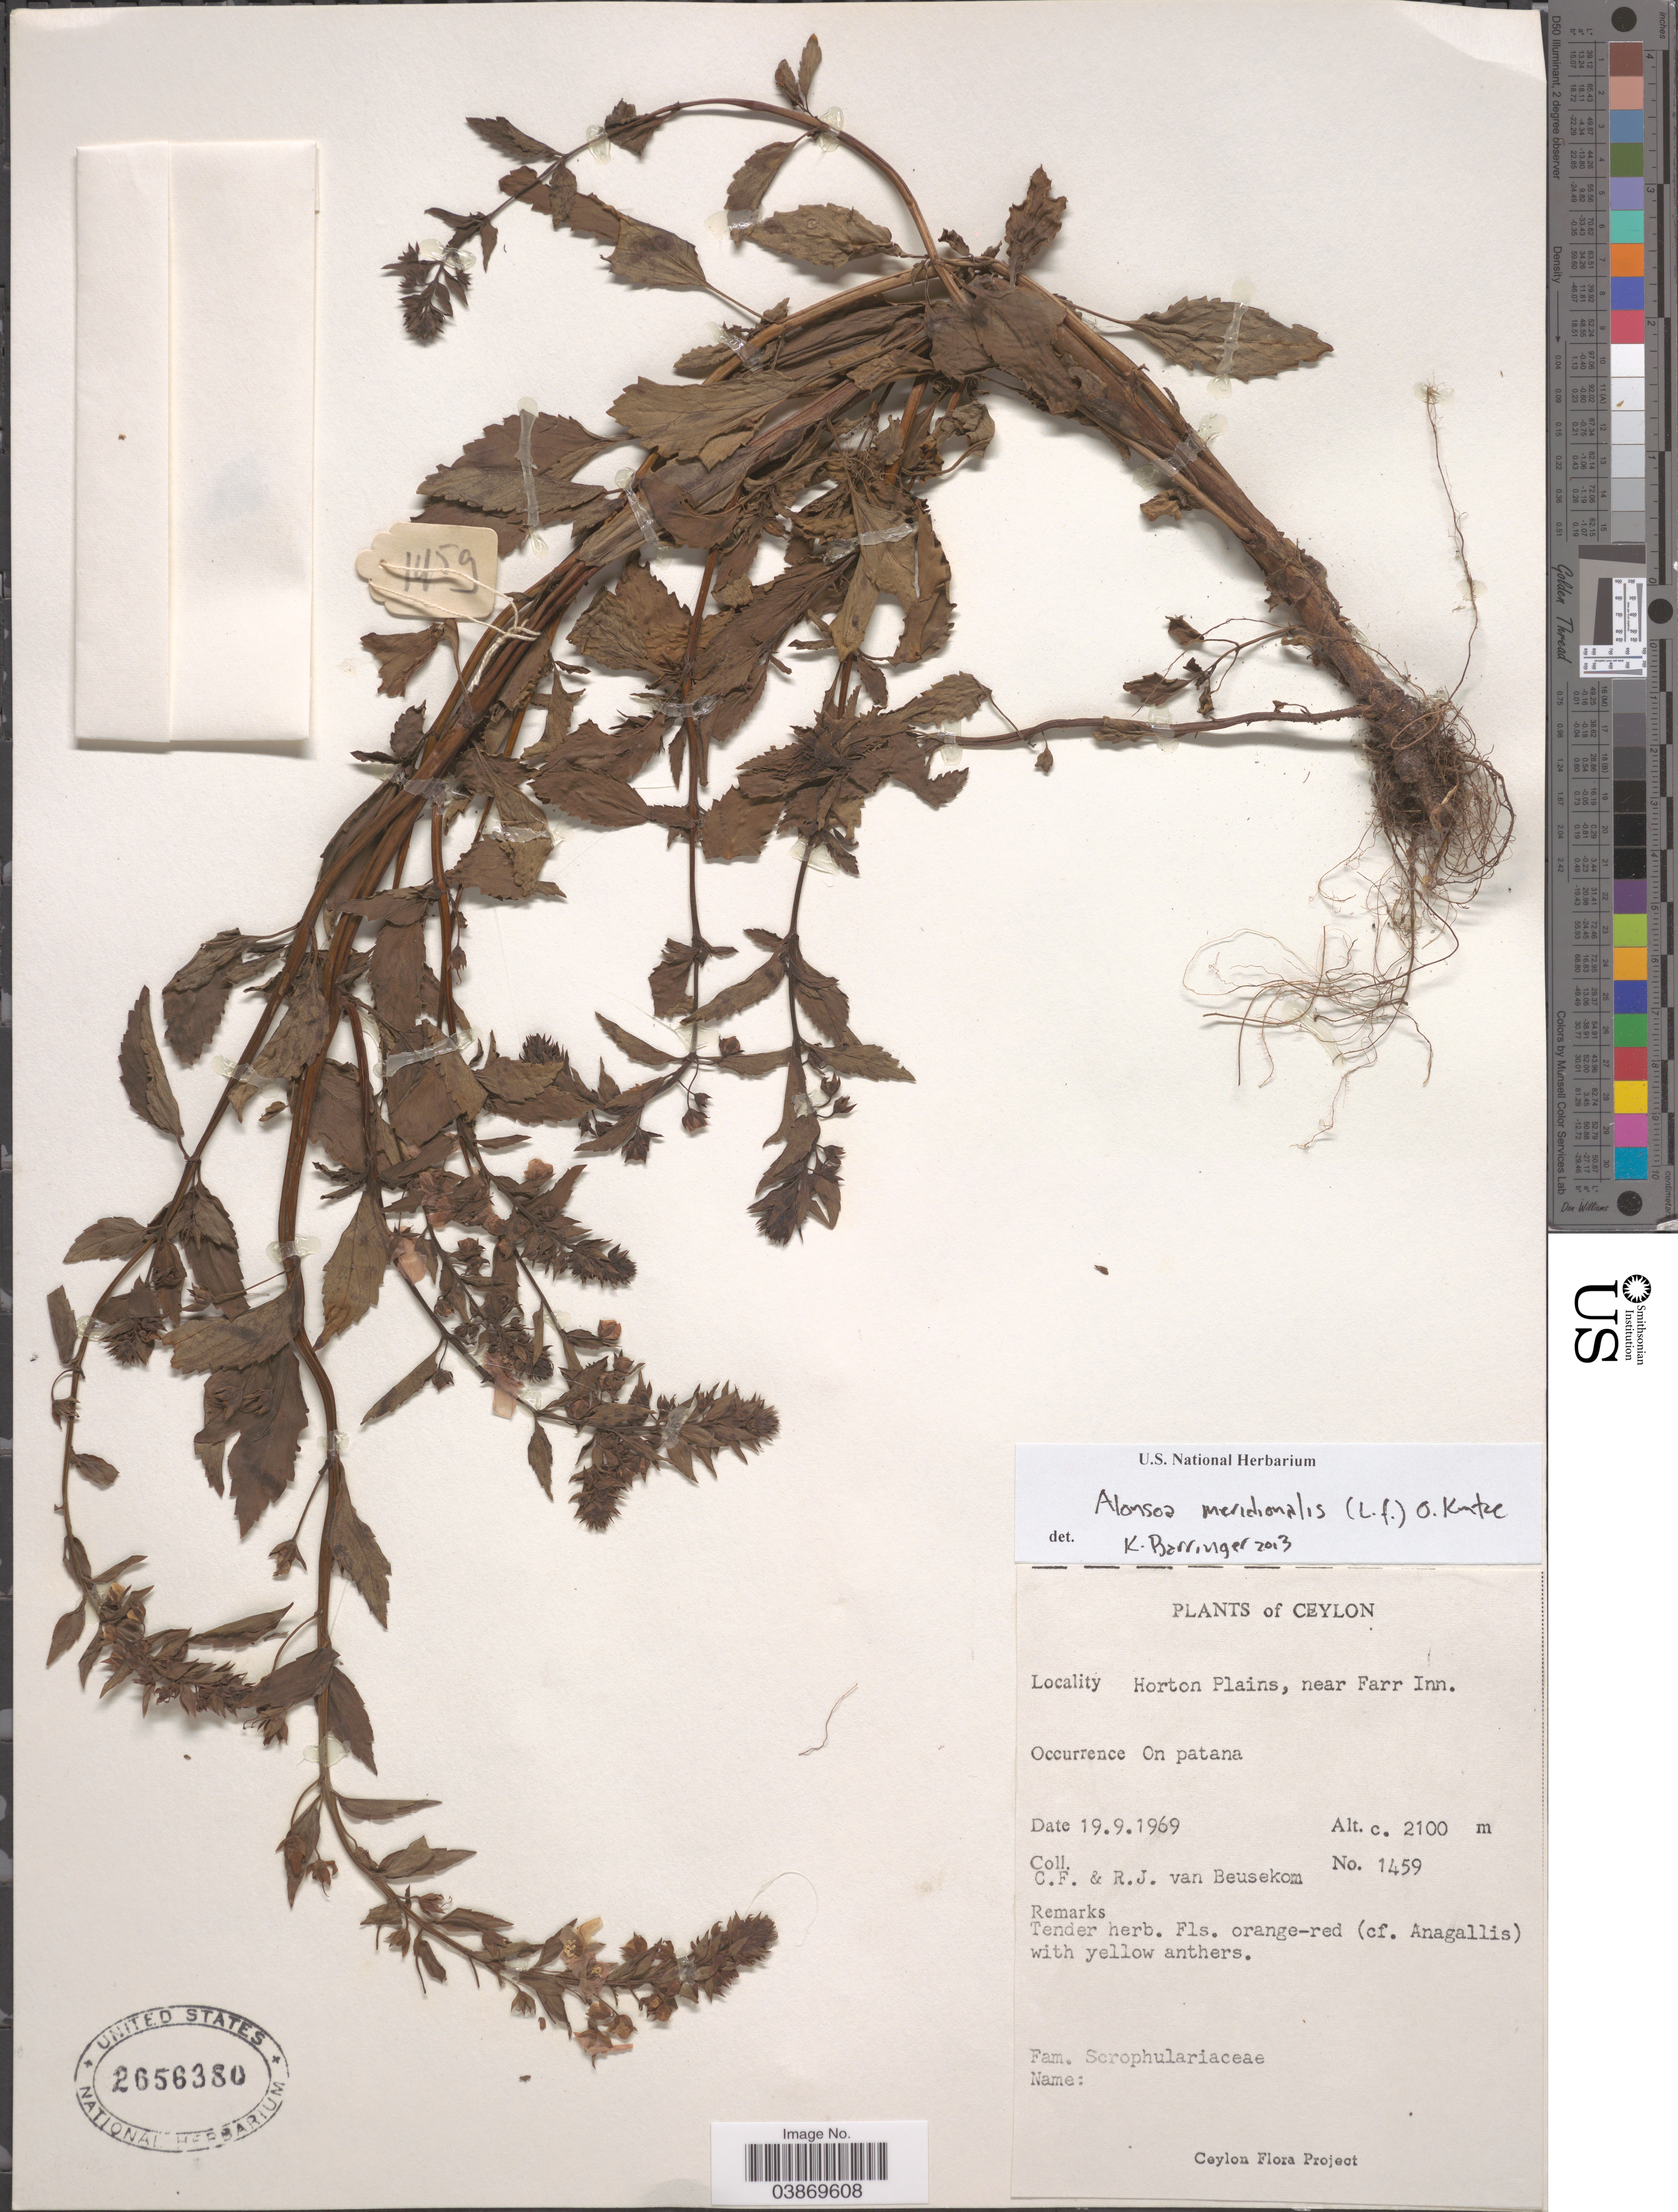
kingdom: Plantae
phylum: Tracheophyta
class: Magnoliopsida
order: Lamiales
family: Scrophulariaceae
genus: Alonsoa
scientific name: Alonsoa meridionalis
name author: (L. f.) Kuntze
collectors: C. F. Beusekom & R. Van Beusekom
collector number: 1459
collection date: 1969-09-19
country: Sri Lanka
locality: Ceylon. Horton Plains, near Farr Inn.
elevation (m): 2100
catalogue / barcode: US 2656380